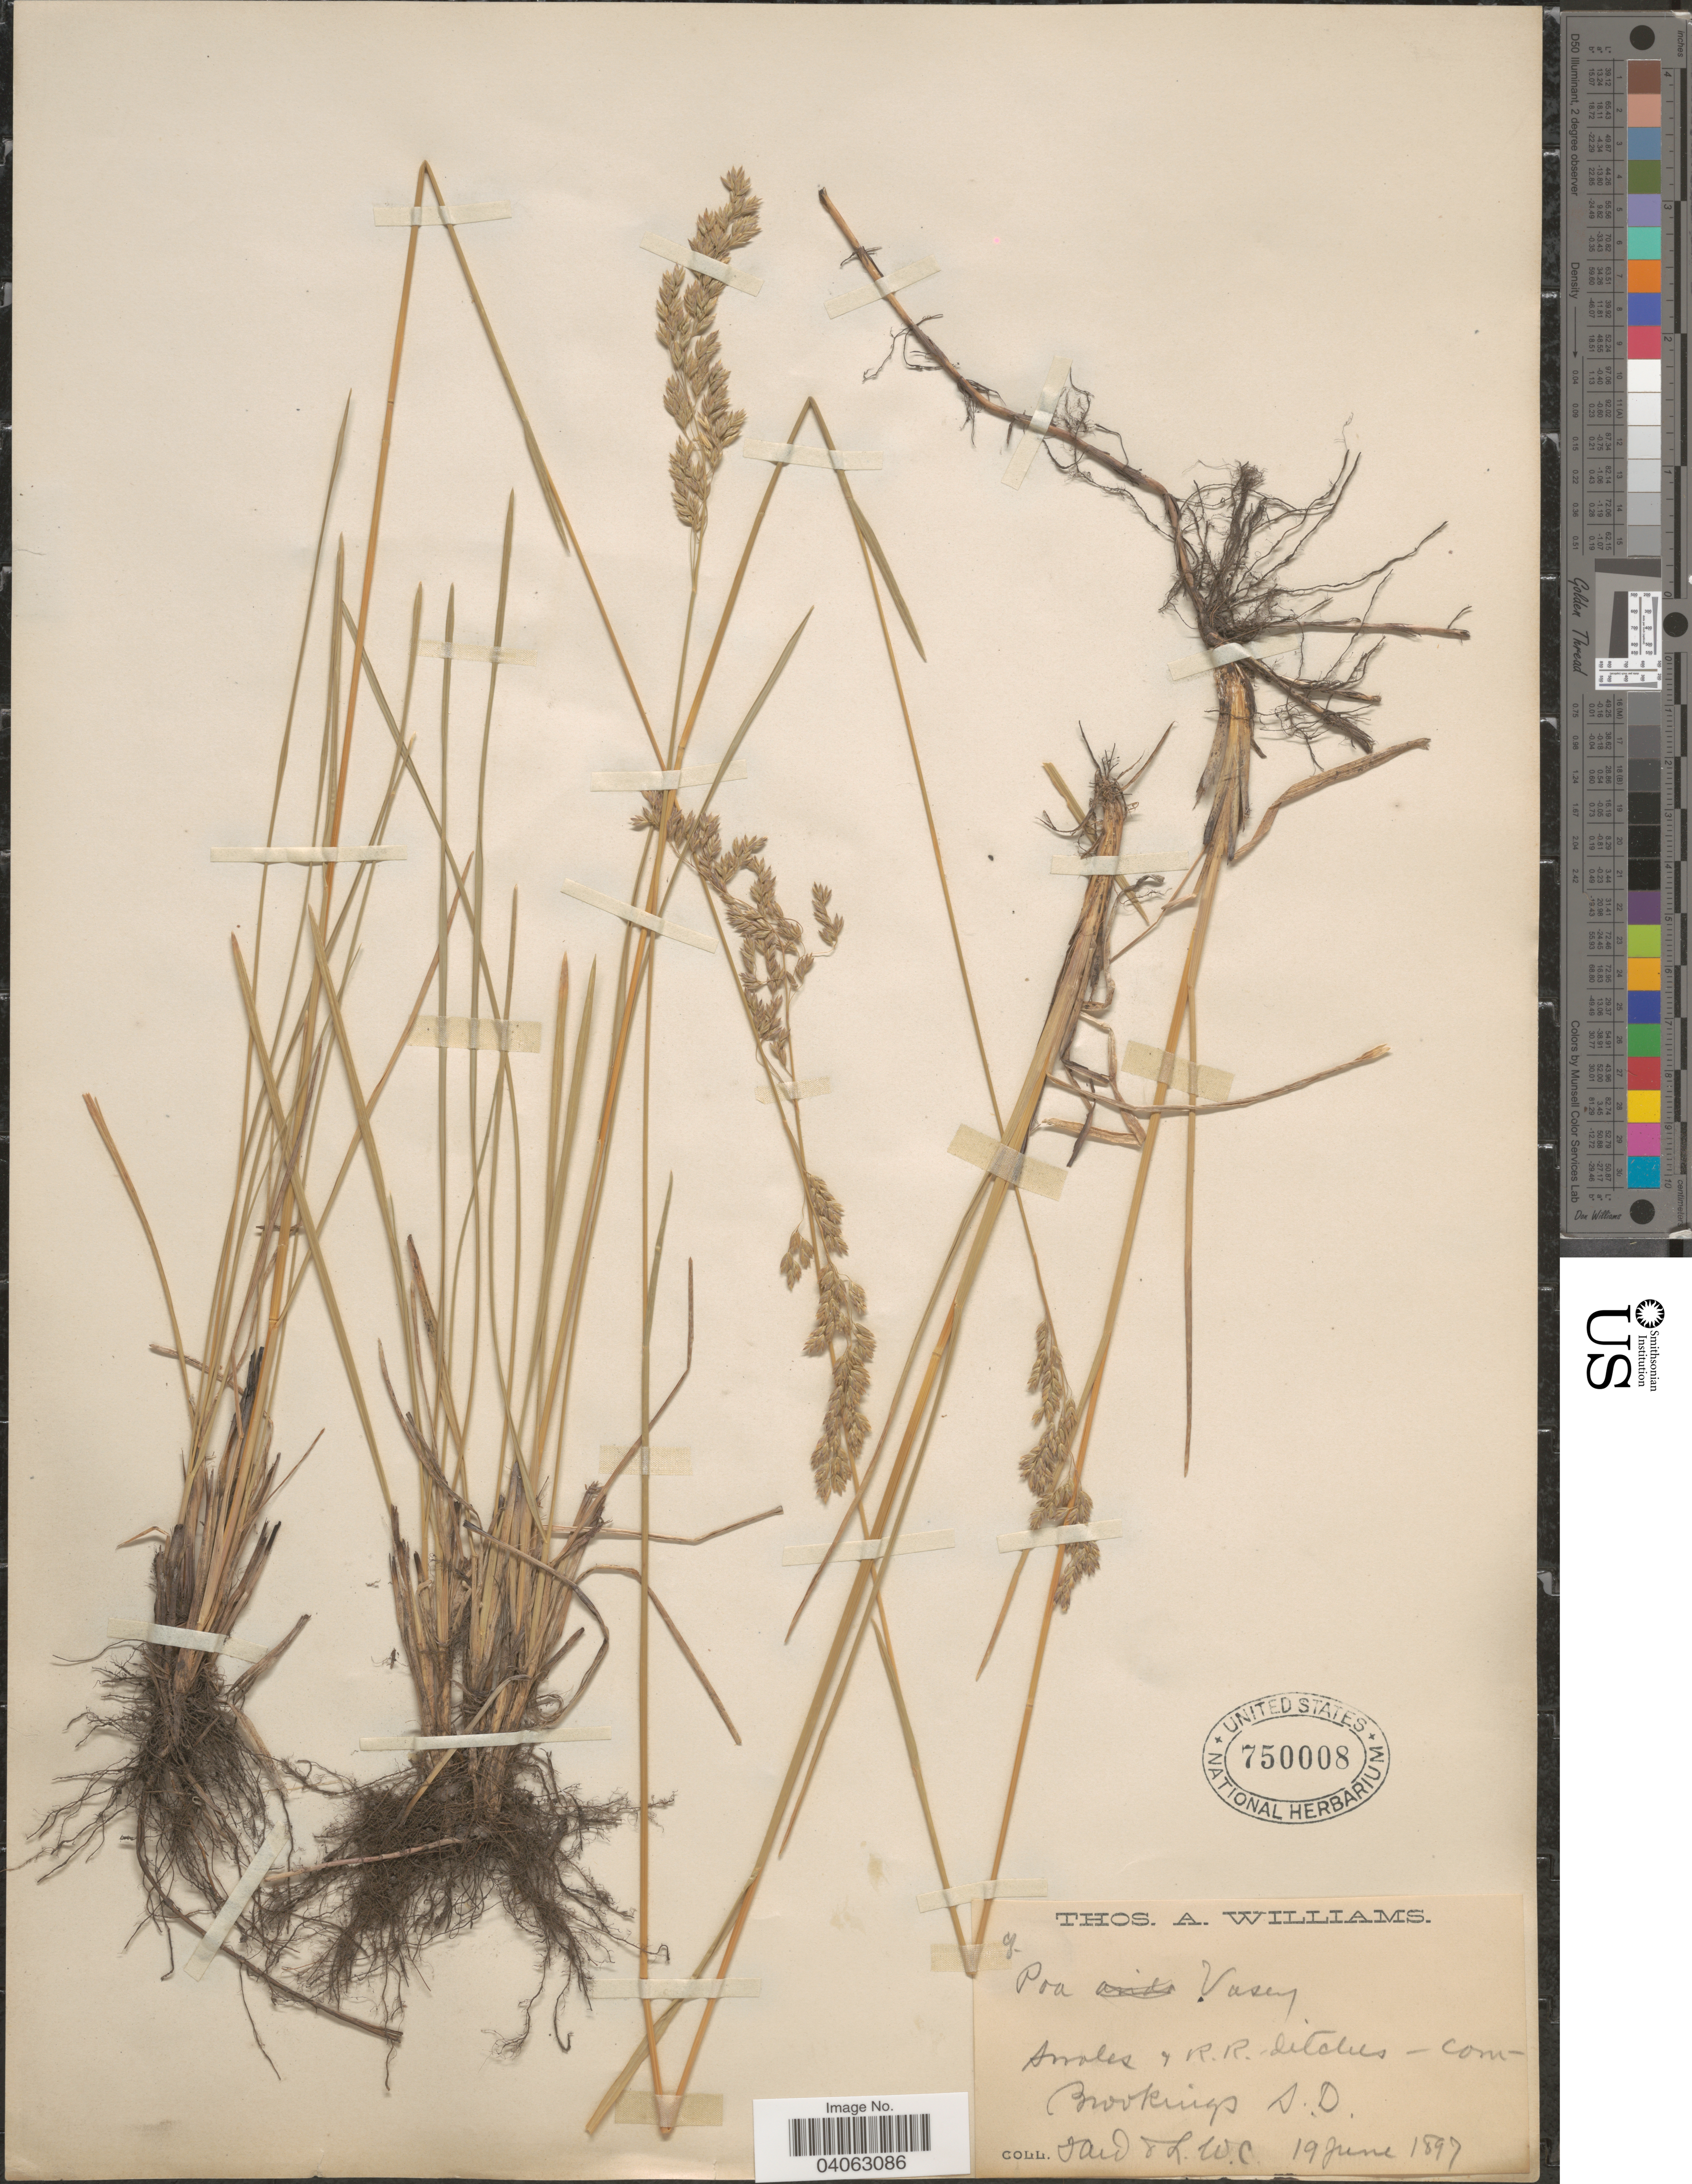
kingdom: Plantae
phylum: Tracheophyta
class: Liliopsida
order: Poales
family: Poaceae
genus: Poa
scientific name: Poa pratensis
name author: L.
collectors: T. A. Williams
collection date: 1897-06-19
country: United States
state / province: South Dakota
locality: Swales + R. R. ditches. Brookings.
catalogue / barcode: US 750008